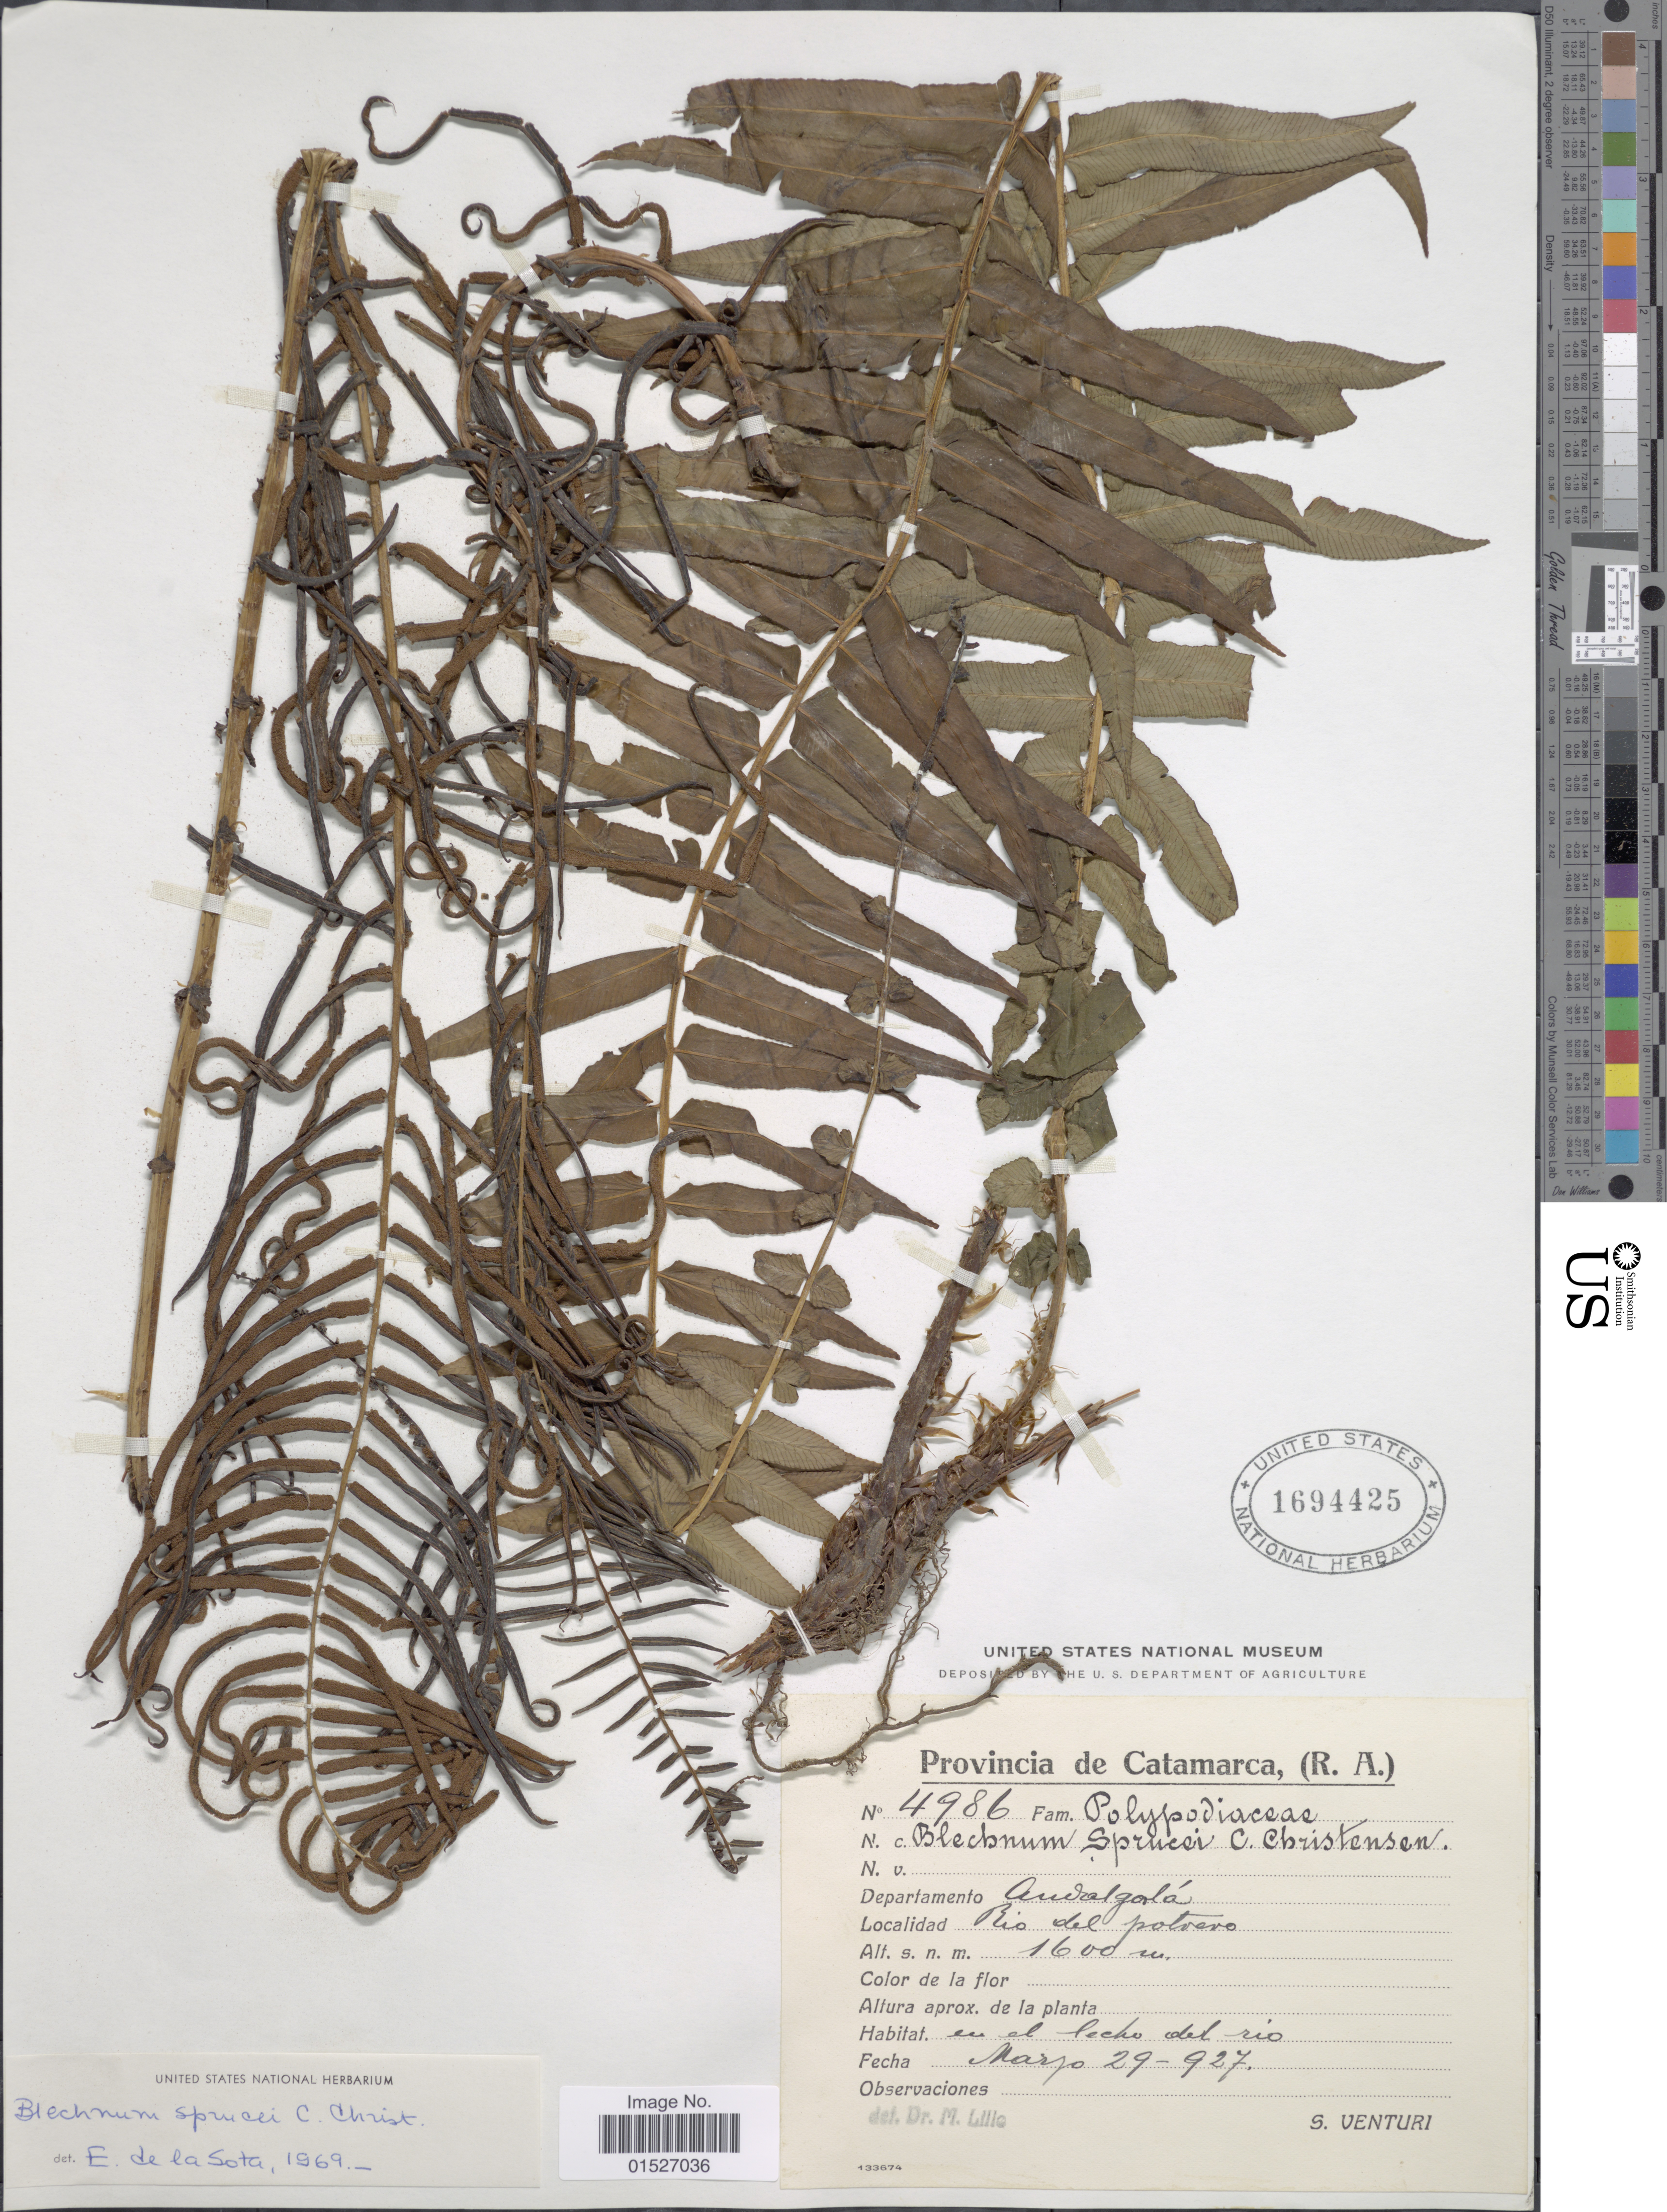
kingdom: Plantae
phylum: Tracheophyta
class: Polypodiopsida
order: Polypodiales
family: Blechnaceae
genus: Blechnum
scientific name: Blechnum sprucei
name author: C. Chr.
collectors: S. Venturi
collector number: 4986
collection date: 1927-03-29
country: Argentina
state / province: Catamarca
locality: Provincia de Catamarca, (R. A.). Departamento Andalgorta, Localidad Rio del potero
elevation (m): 1600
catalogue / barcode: US 1694425